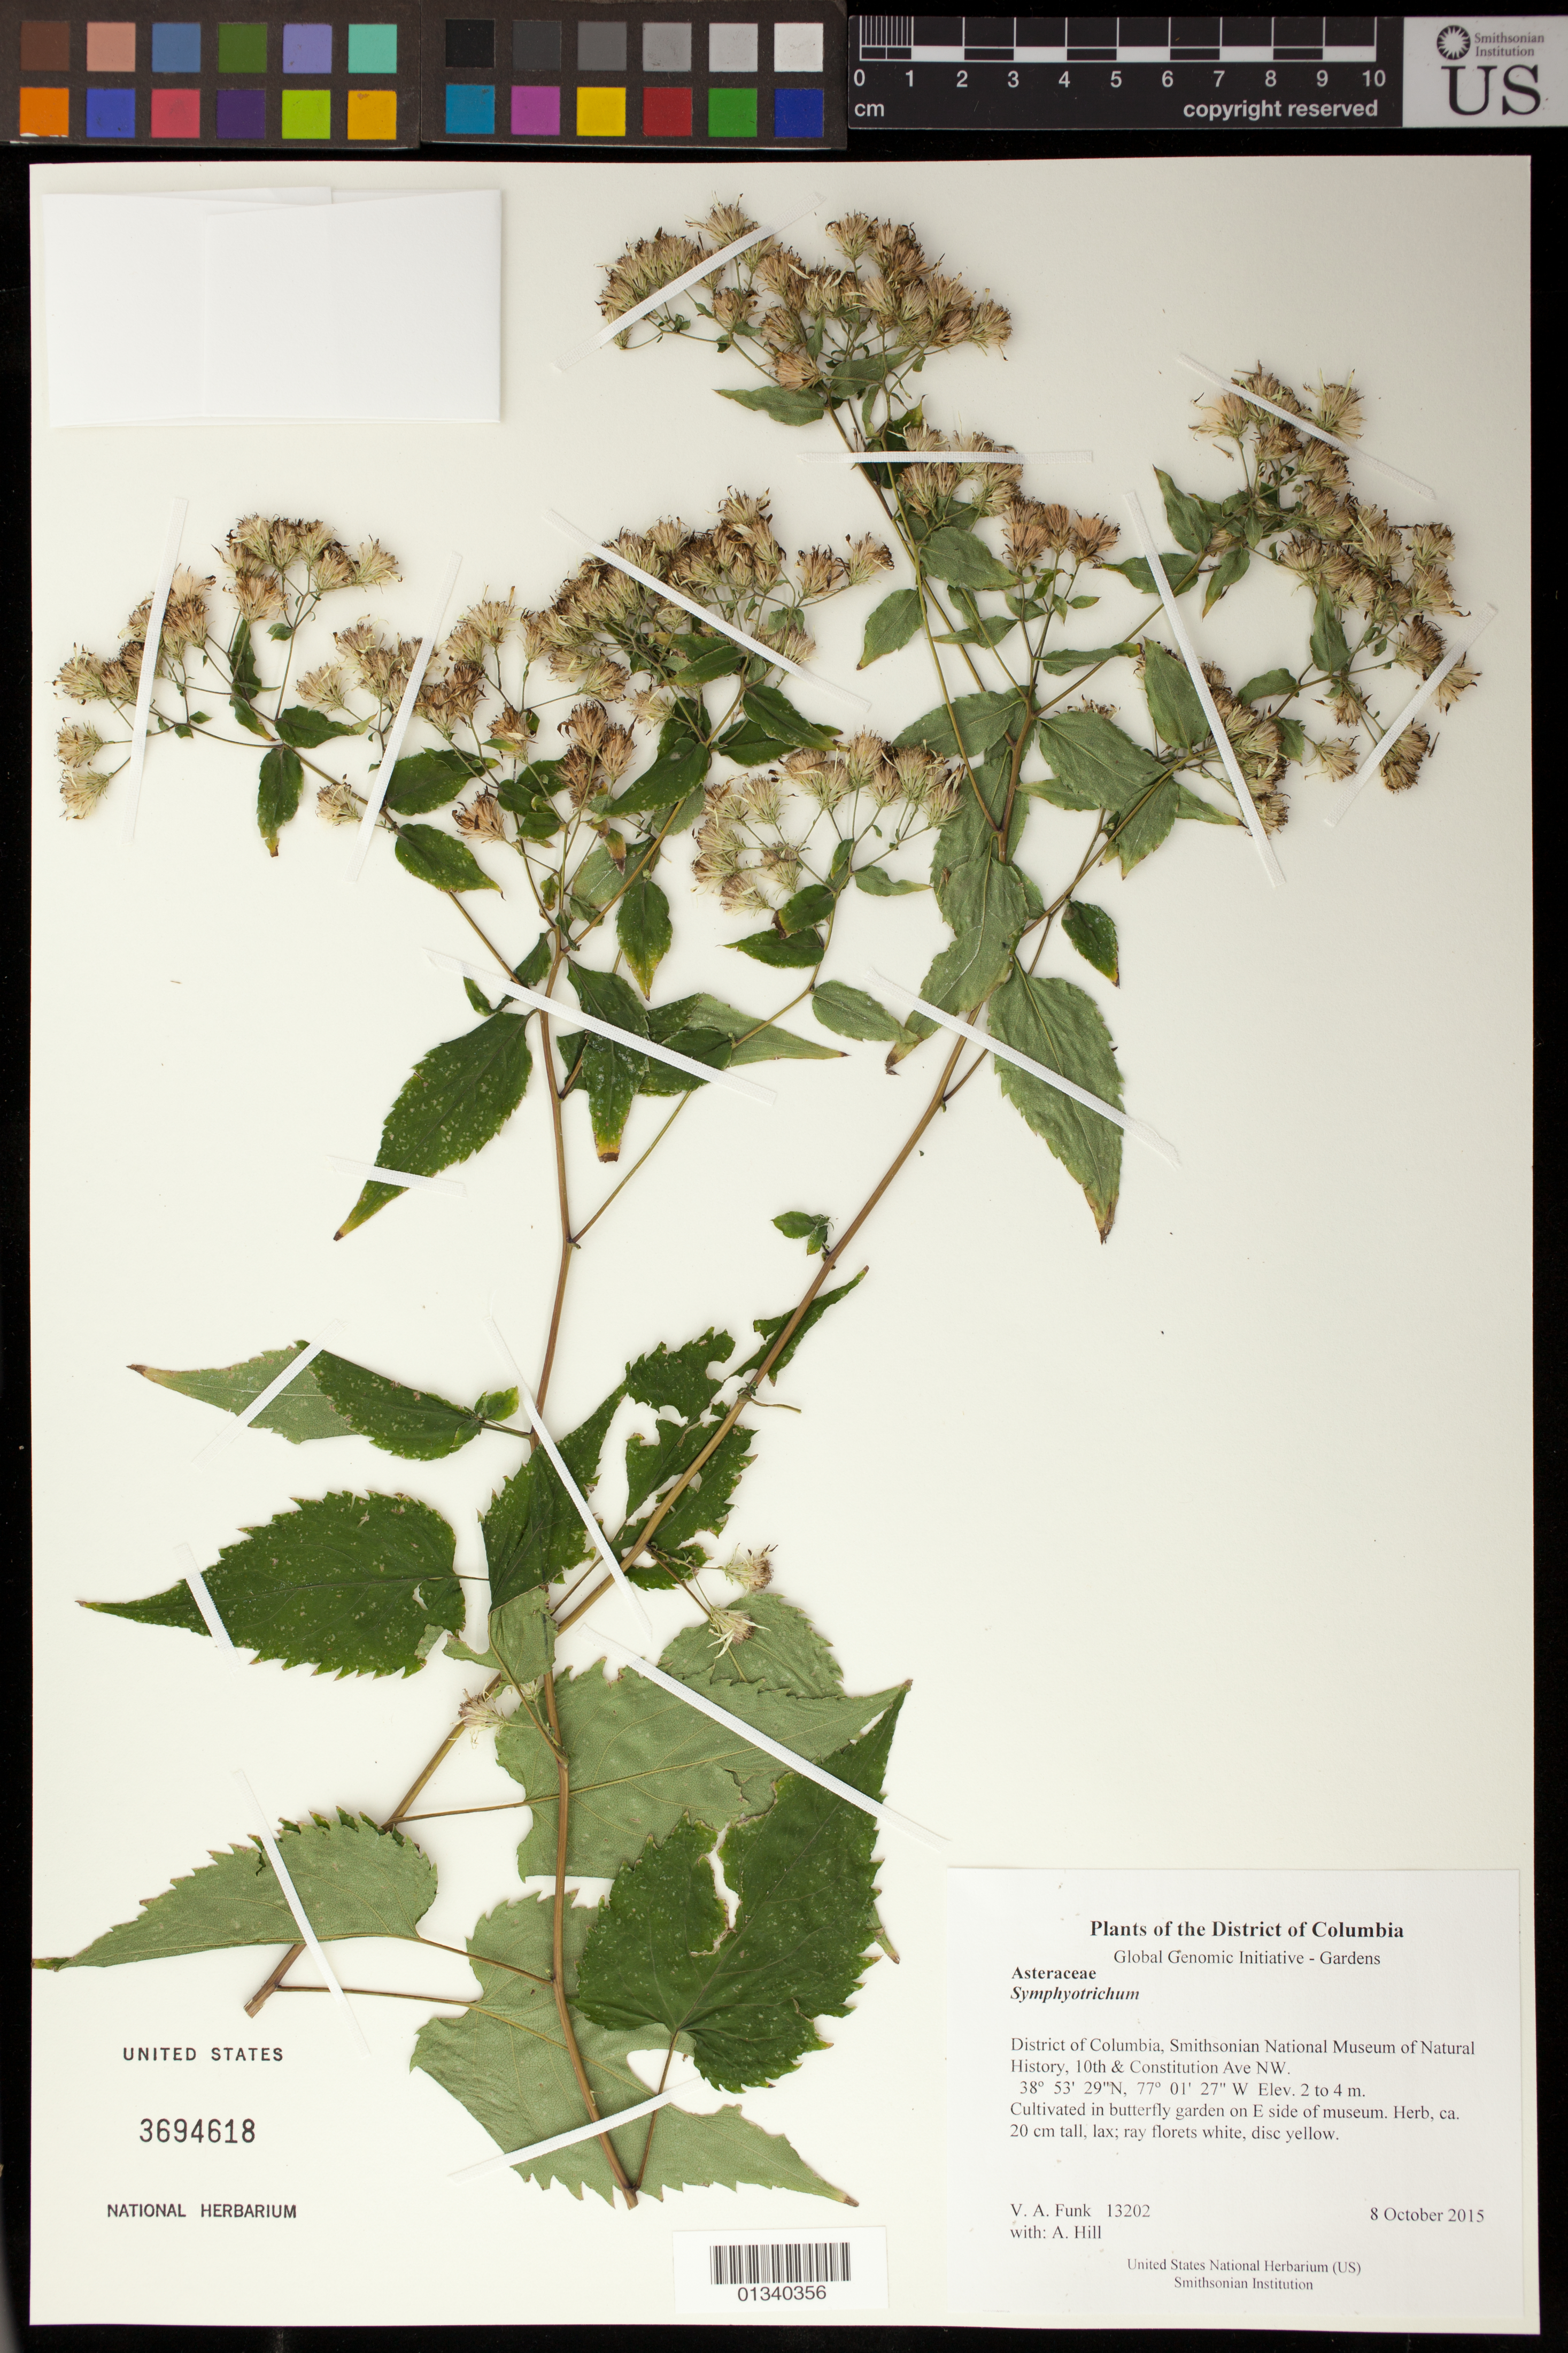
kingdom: Plantae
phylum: Tracheophyta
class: Magnoliopsida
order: Asterales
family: Asteraceae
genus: Symphyotrichum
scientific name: Symphyotrichum sp.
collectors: A. Hill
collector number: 13202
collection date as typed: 8 October 2015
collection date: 2015-10-08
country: United States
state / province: District of Columbia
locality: Smithsonian National Museum of Natural History, 10th & Constitution Ave NW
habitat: Cultivated in butterfly garden on E side of museum.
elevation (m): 2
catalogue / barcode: US 3694618